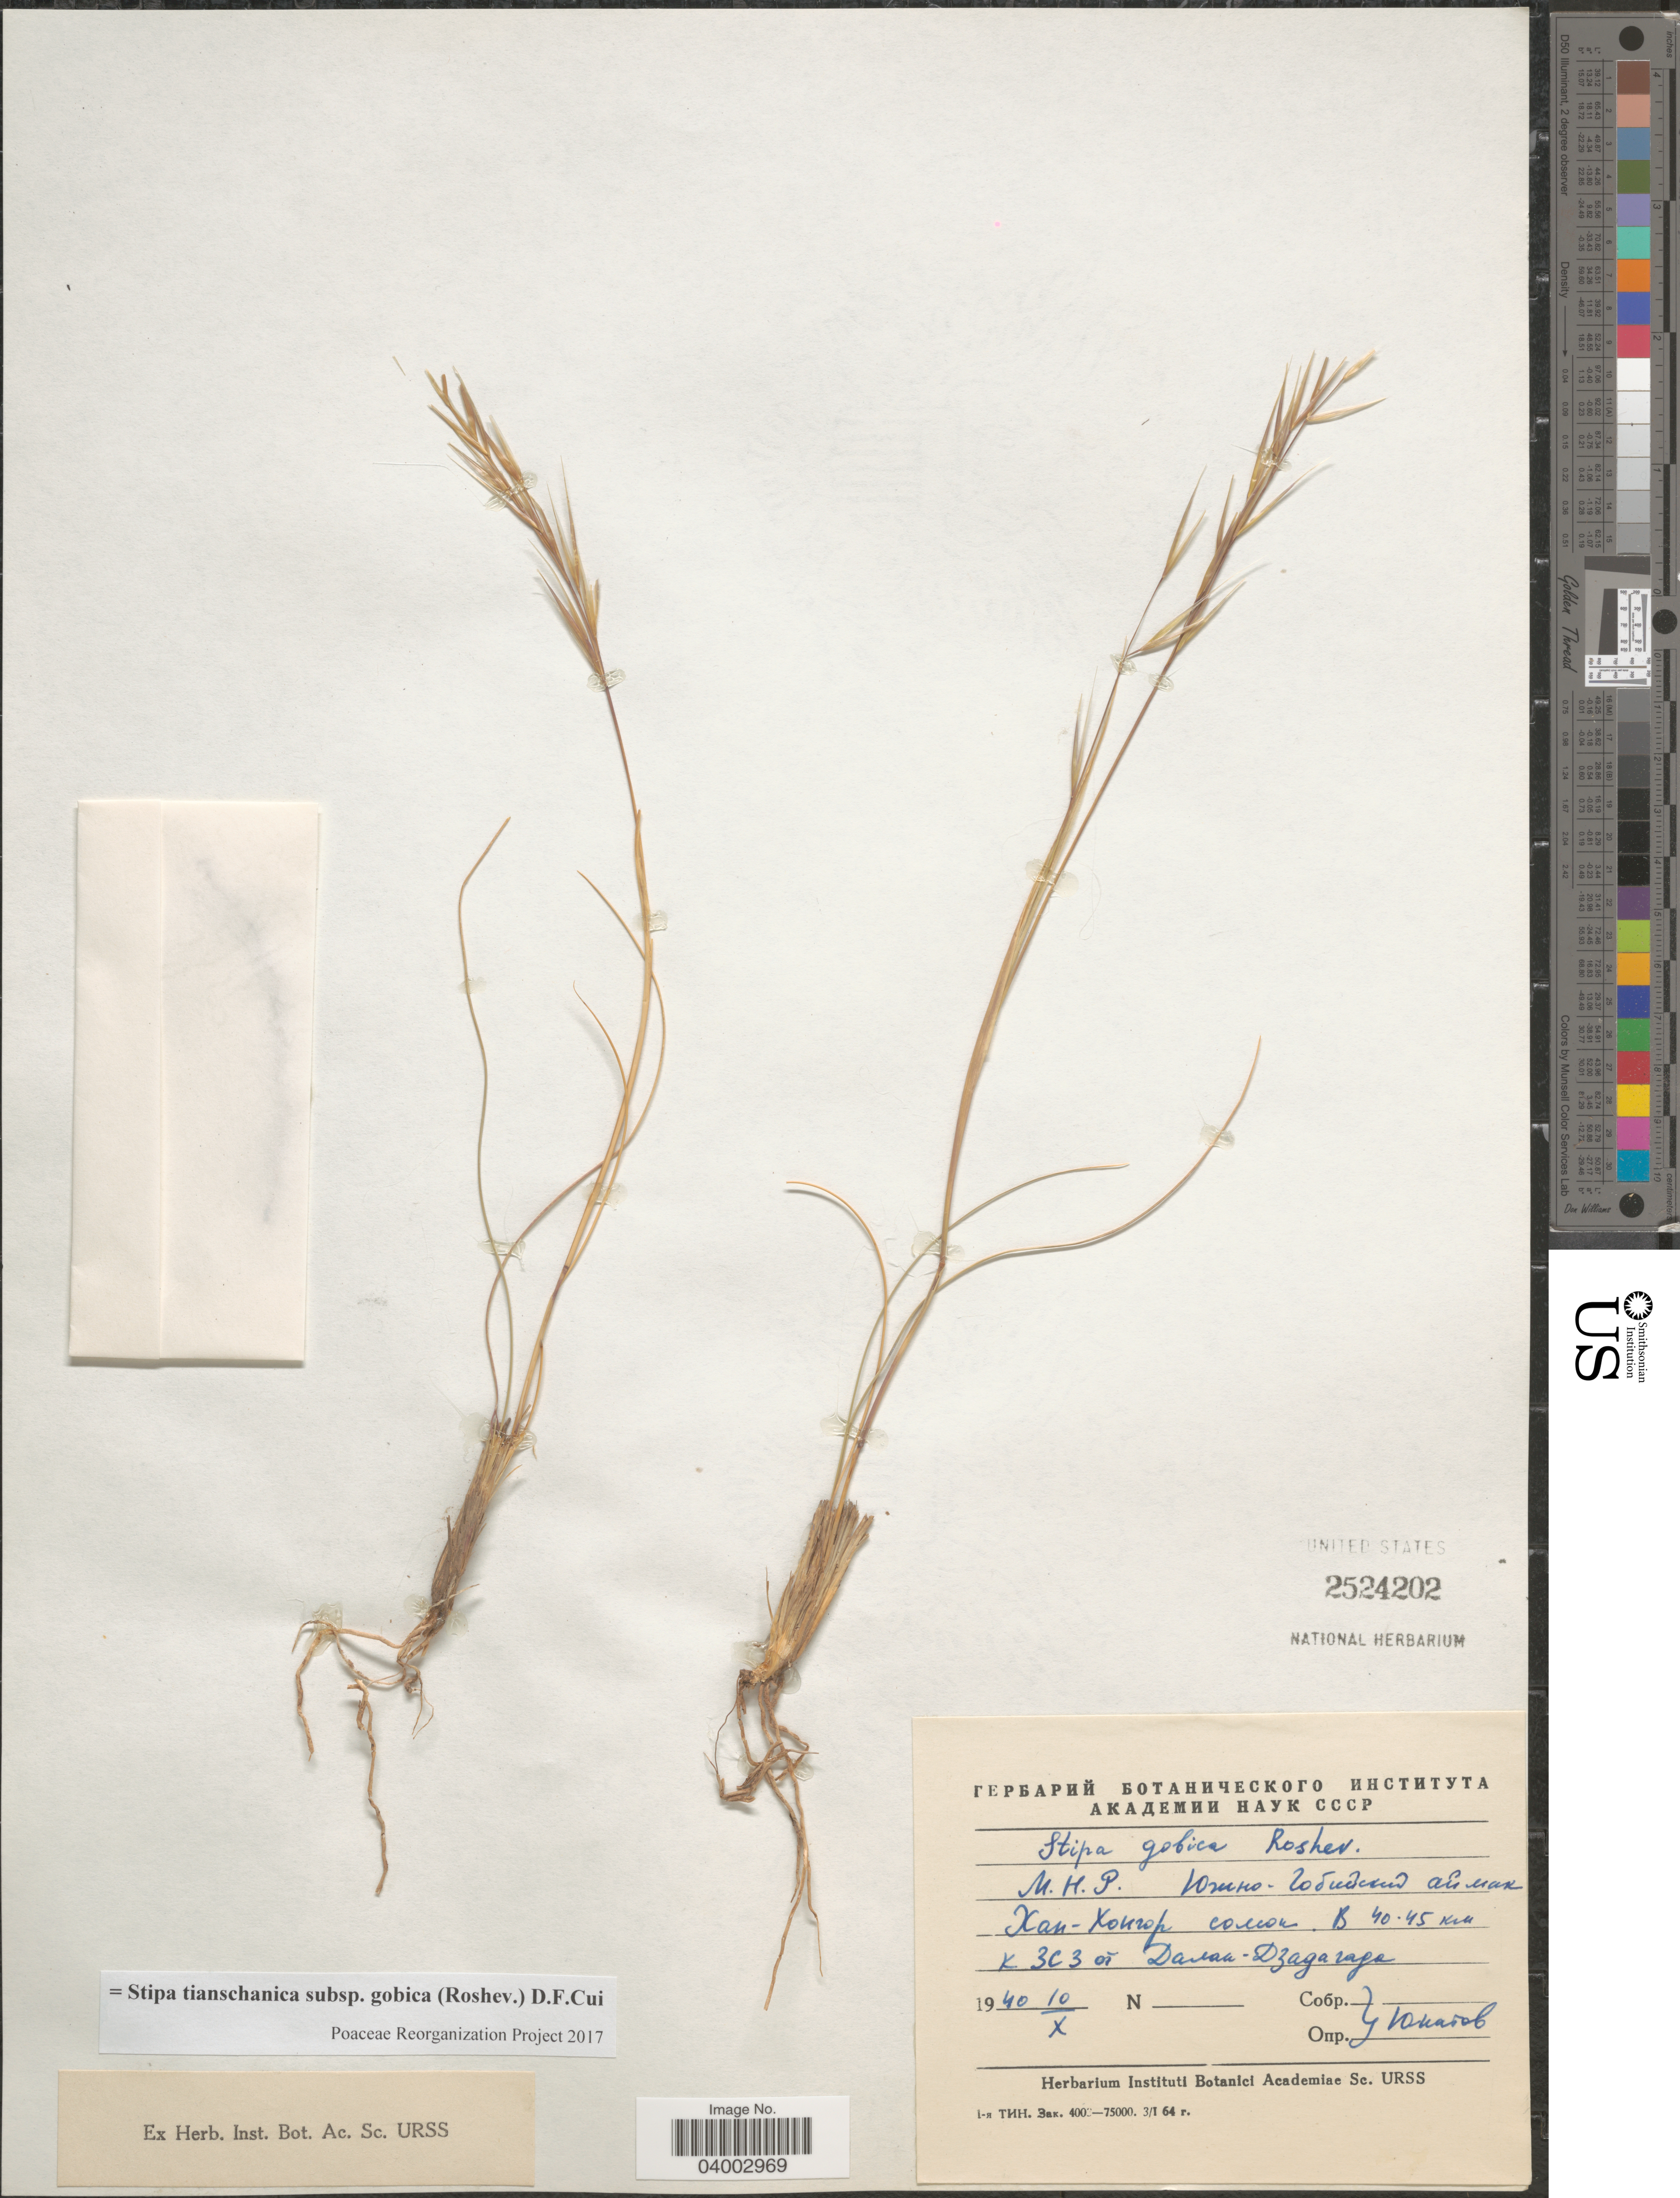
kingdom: Plantae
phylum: Tracheophyta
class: Liliopsida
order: Poales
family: Poaceae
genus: Stipa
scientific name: Stipa tianschanica subsp. gobica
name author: (Roshev.) Cui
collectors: Unatov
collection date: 1940-10-10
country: Mongolia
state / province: Omnogovi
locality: Hanhongor Sum, 40-45 km WNW Dalandzadgad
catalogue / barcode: US 2524202